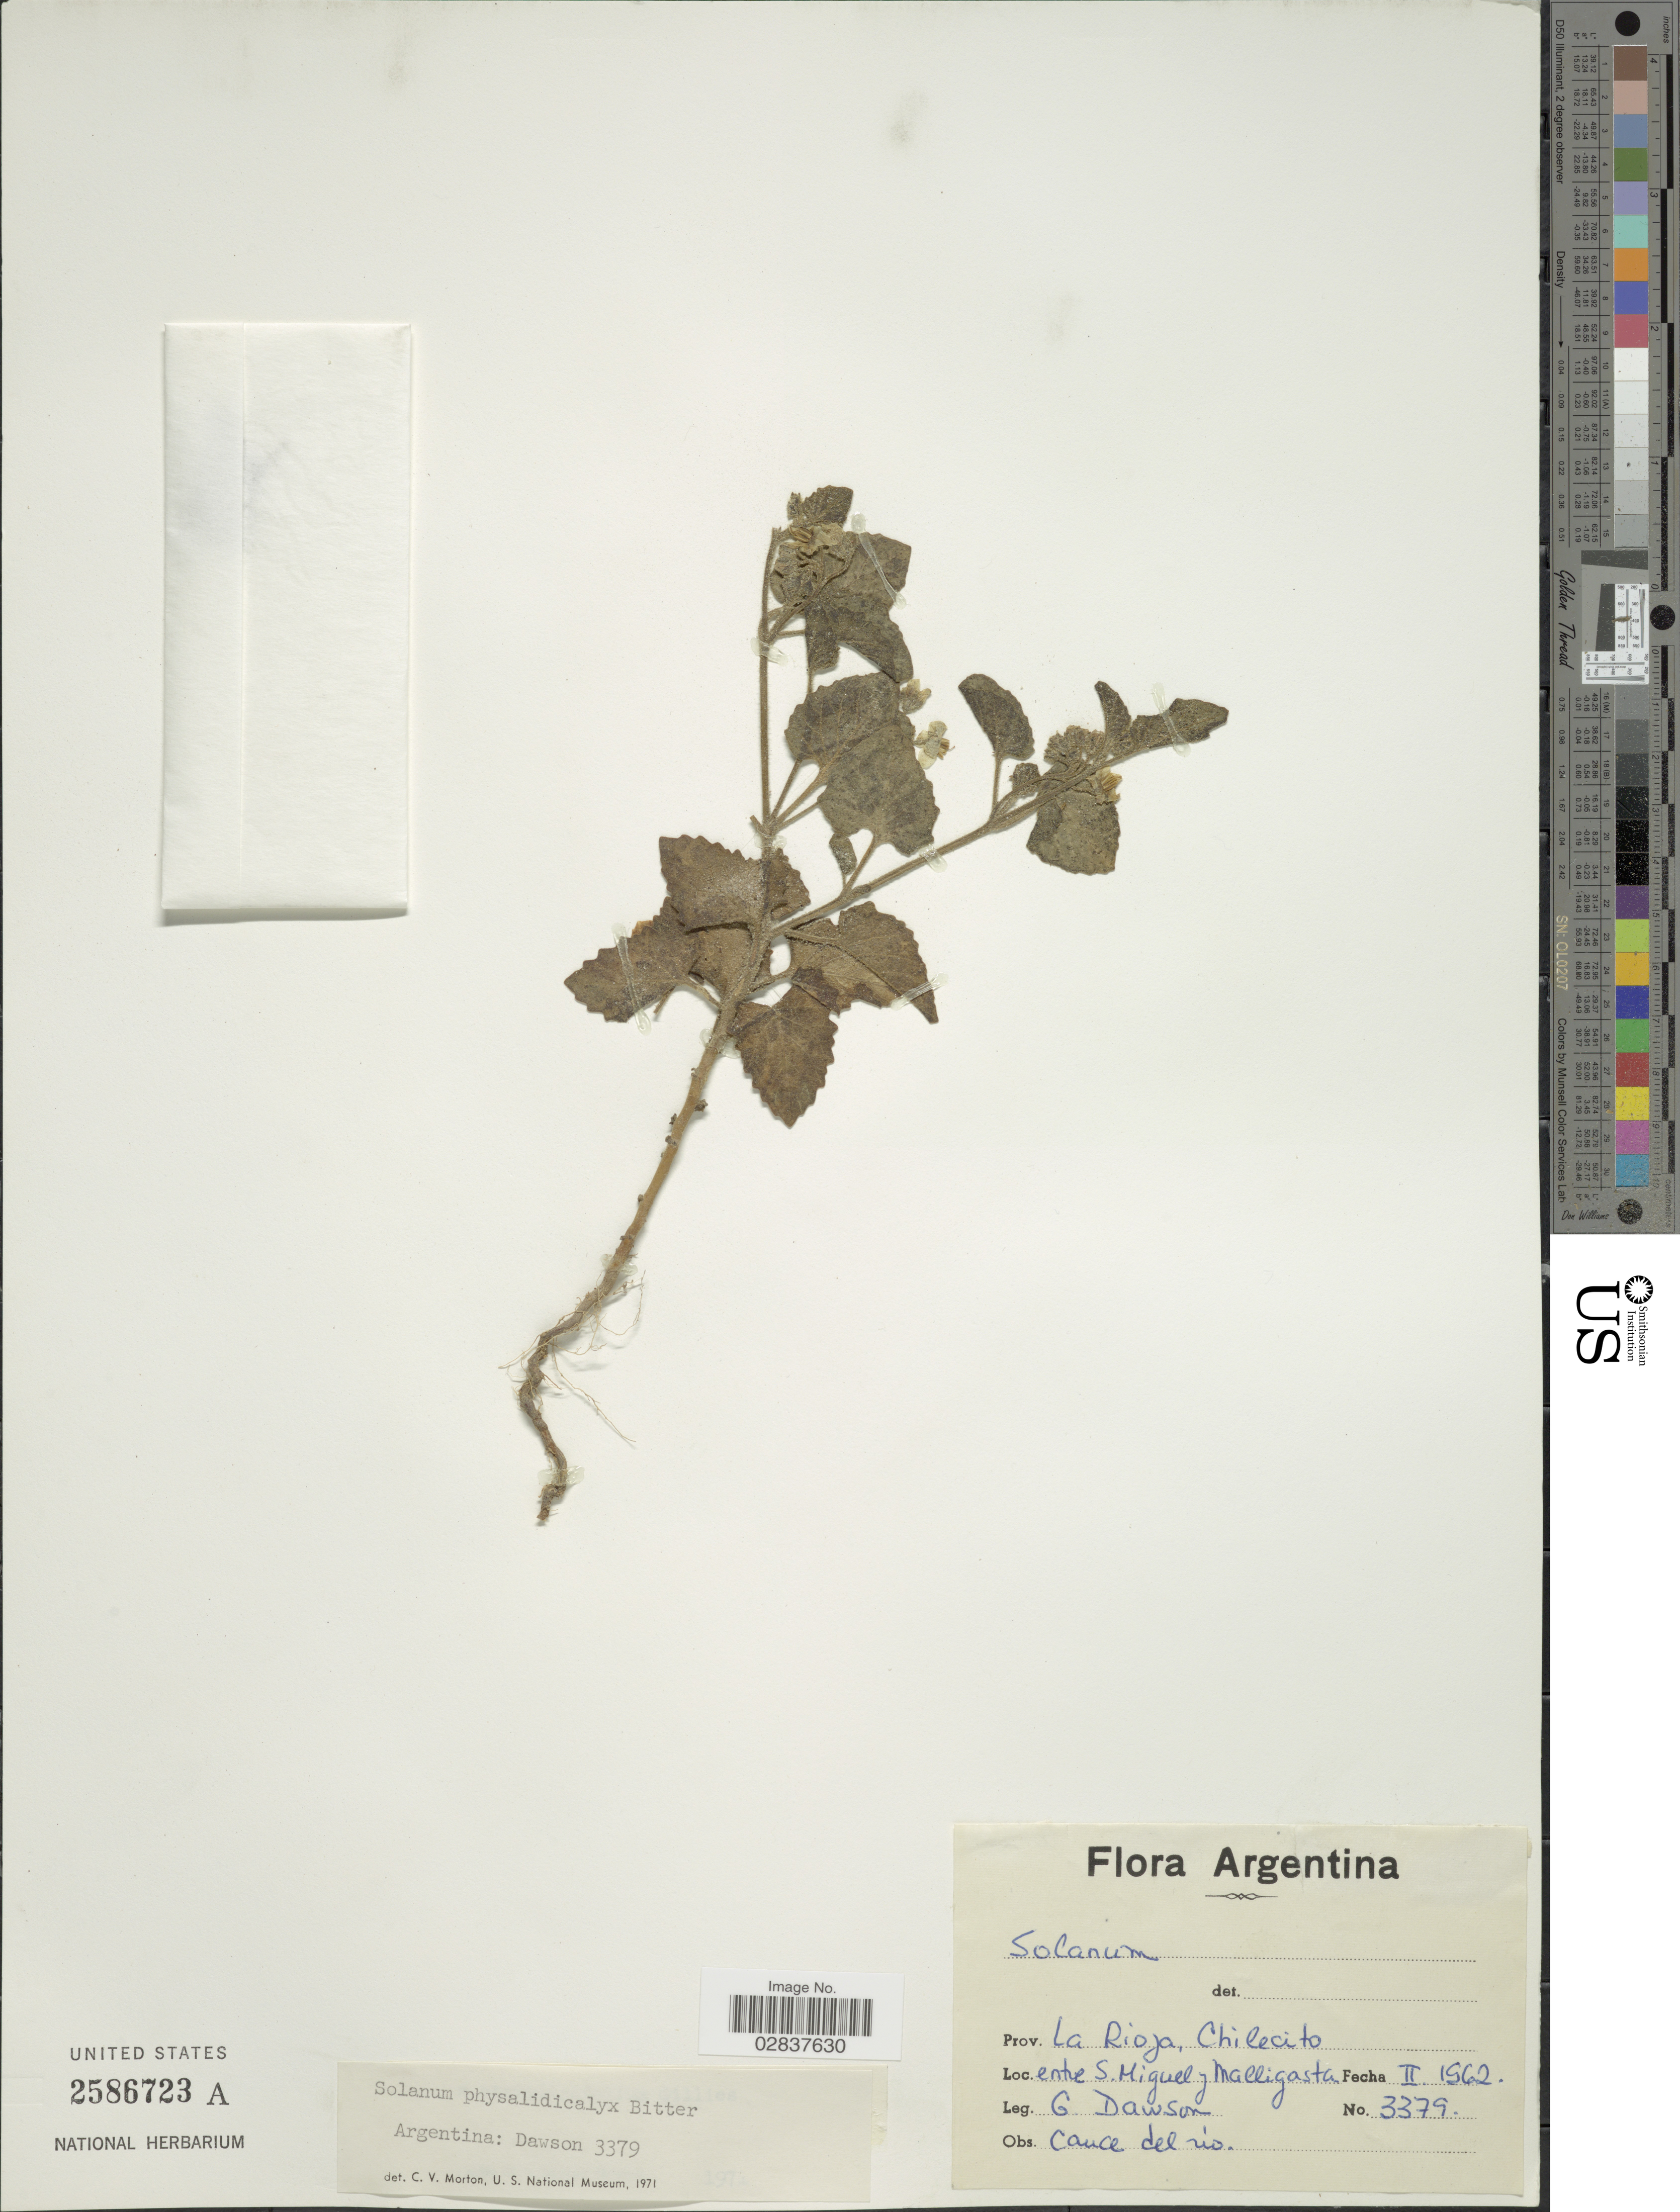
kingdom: Plantae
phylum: Tracheophyta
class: Magnoliopsida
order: Solanales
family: Solanaceae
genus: Solanum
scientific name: Solanum physalifolium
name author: Rusby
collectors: G. Dawson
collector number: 3379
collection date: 1962-02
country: Argentina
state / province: La Rioja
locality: Chilecito, entre S. Miguel y Malligasta.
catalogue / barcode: US 2586723A